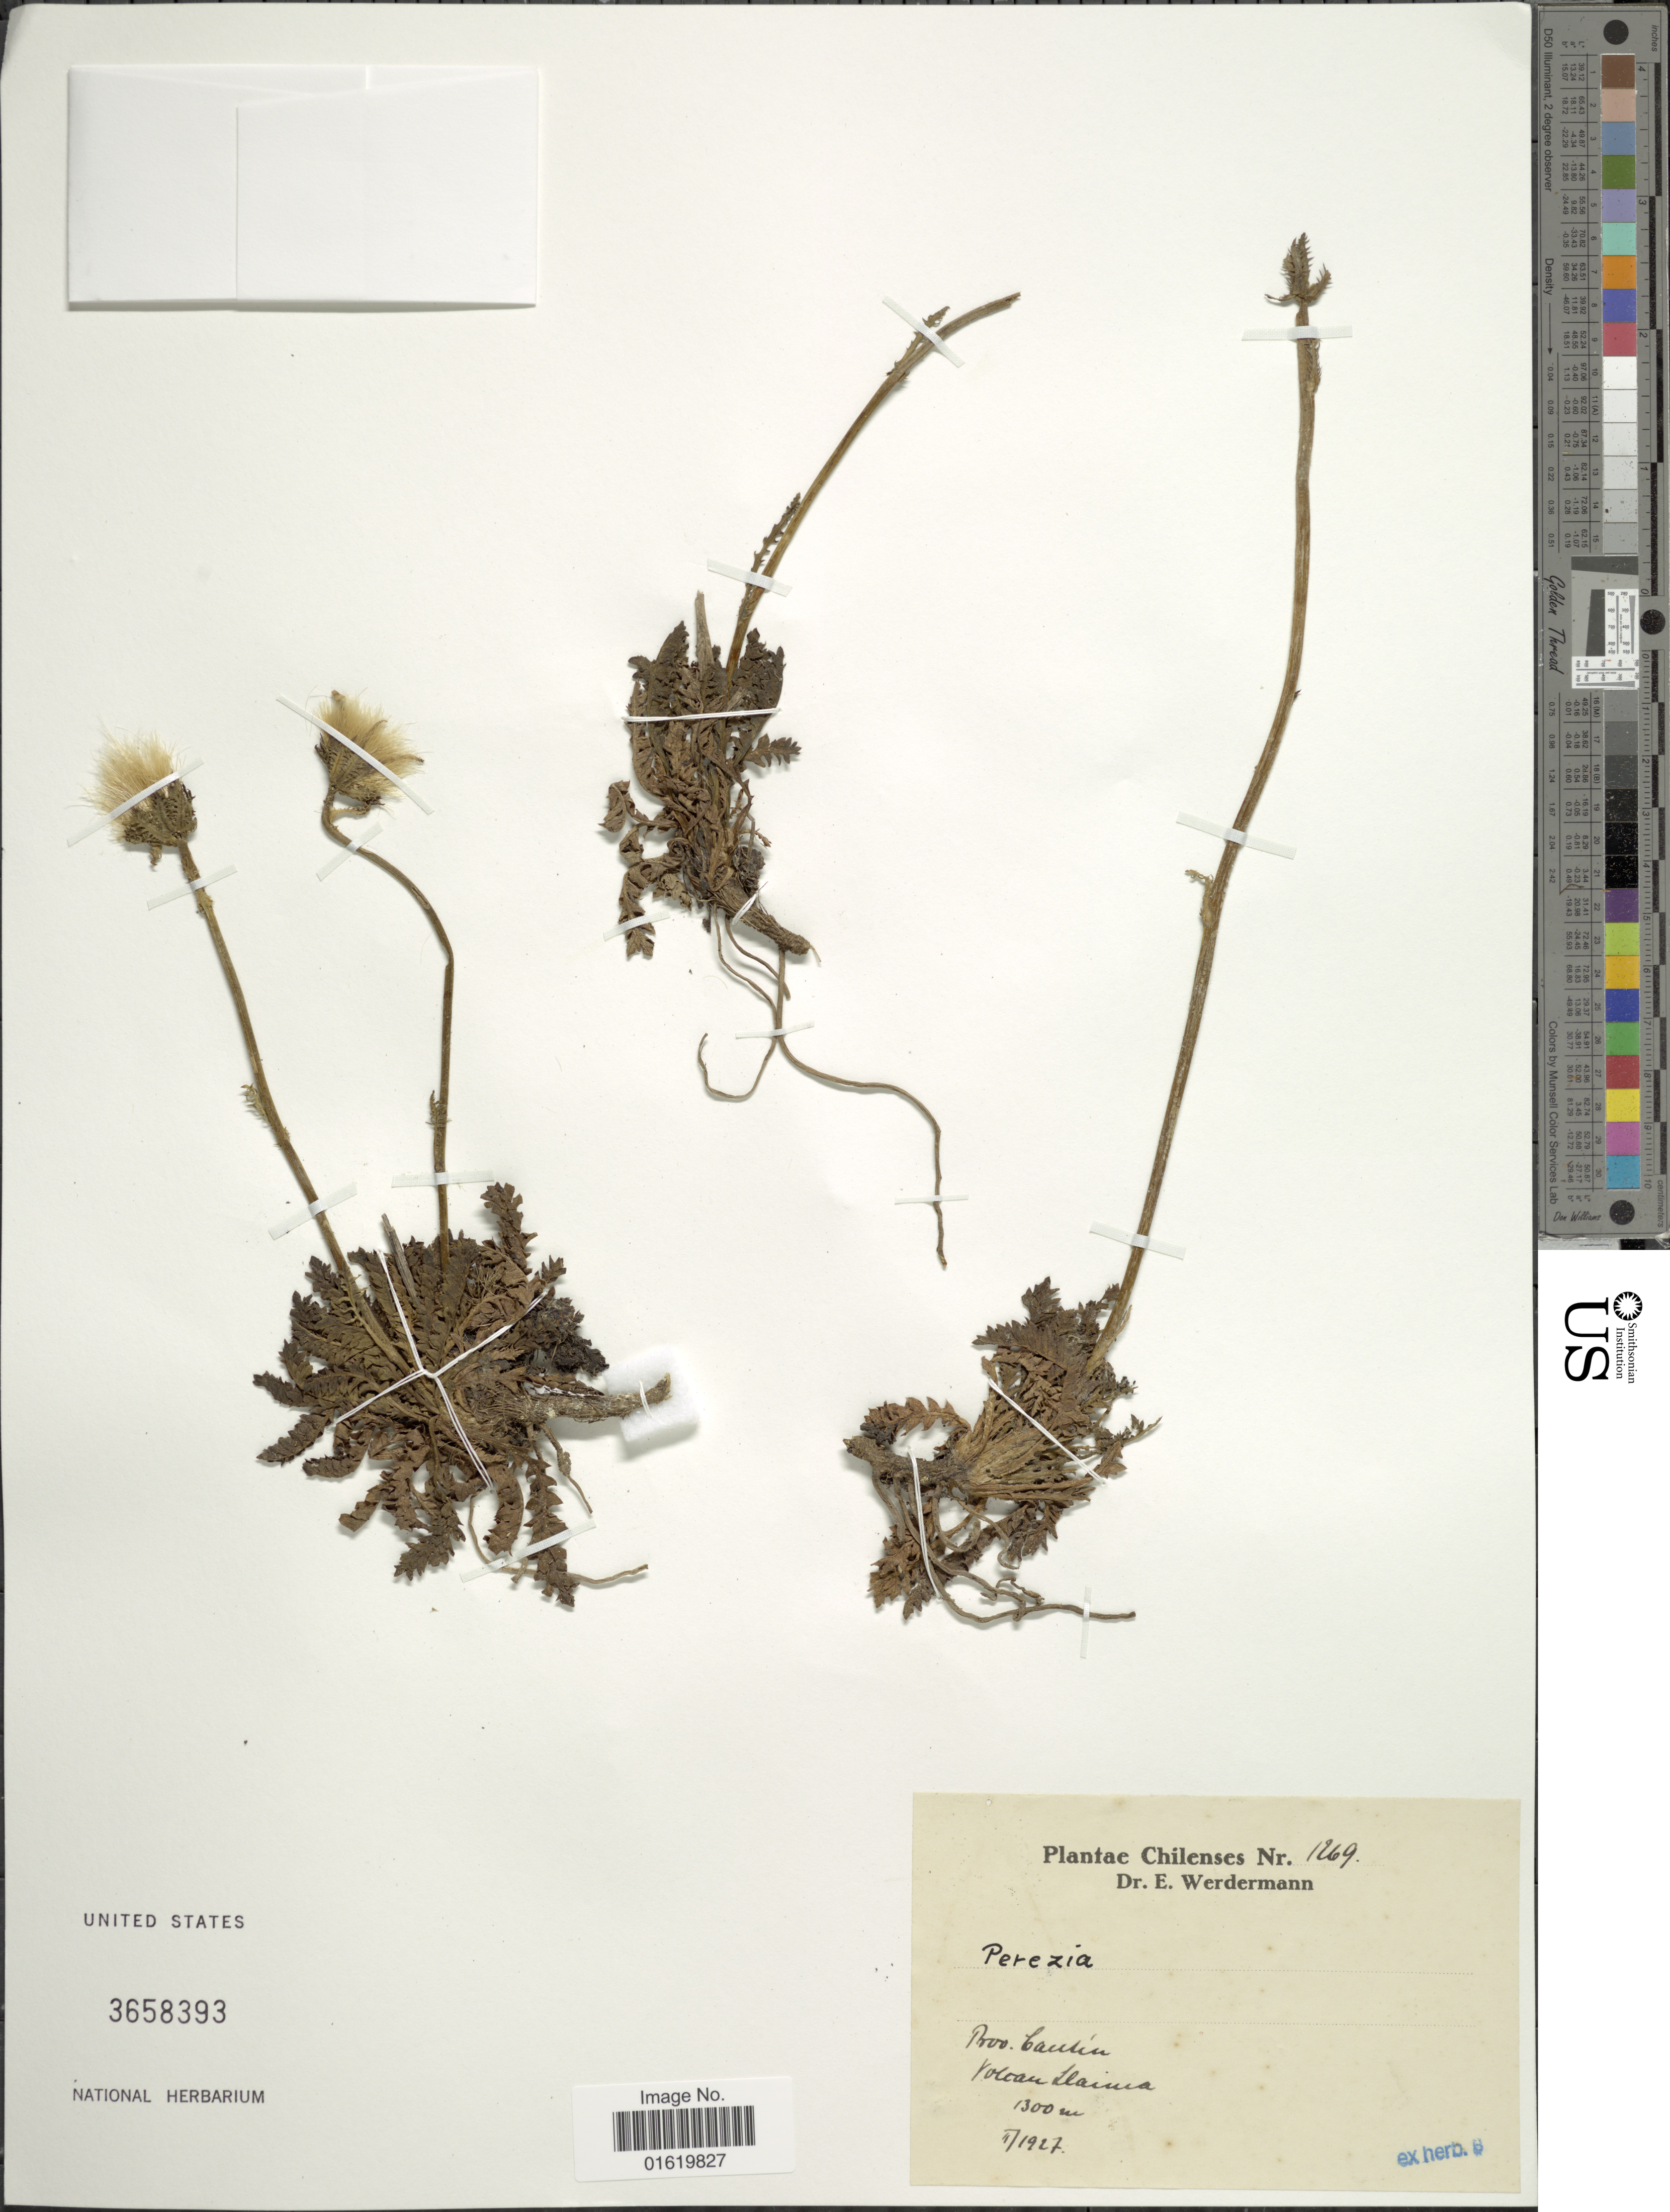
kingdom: Plantae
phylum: Tracheophyta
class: Magnoliopsida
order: Asterales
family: Asteraceae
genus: Perezia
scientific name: Perezia sp.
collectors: E. Werdermann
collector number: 1269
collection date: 1927-02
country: Chile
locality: Prov. Cautín. Volcan Llaima.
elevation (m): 1300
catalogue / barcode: US 3658393